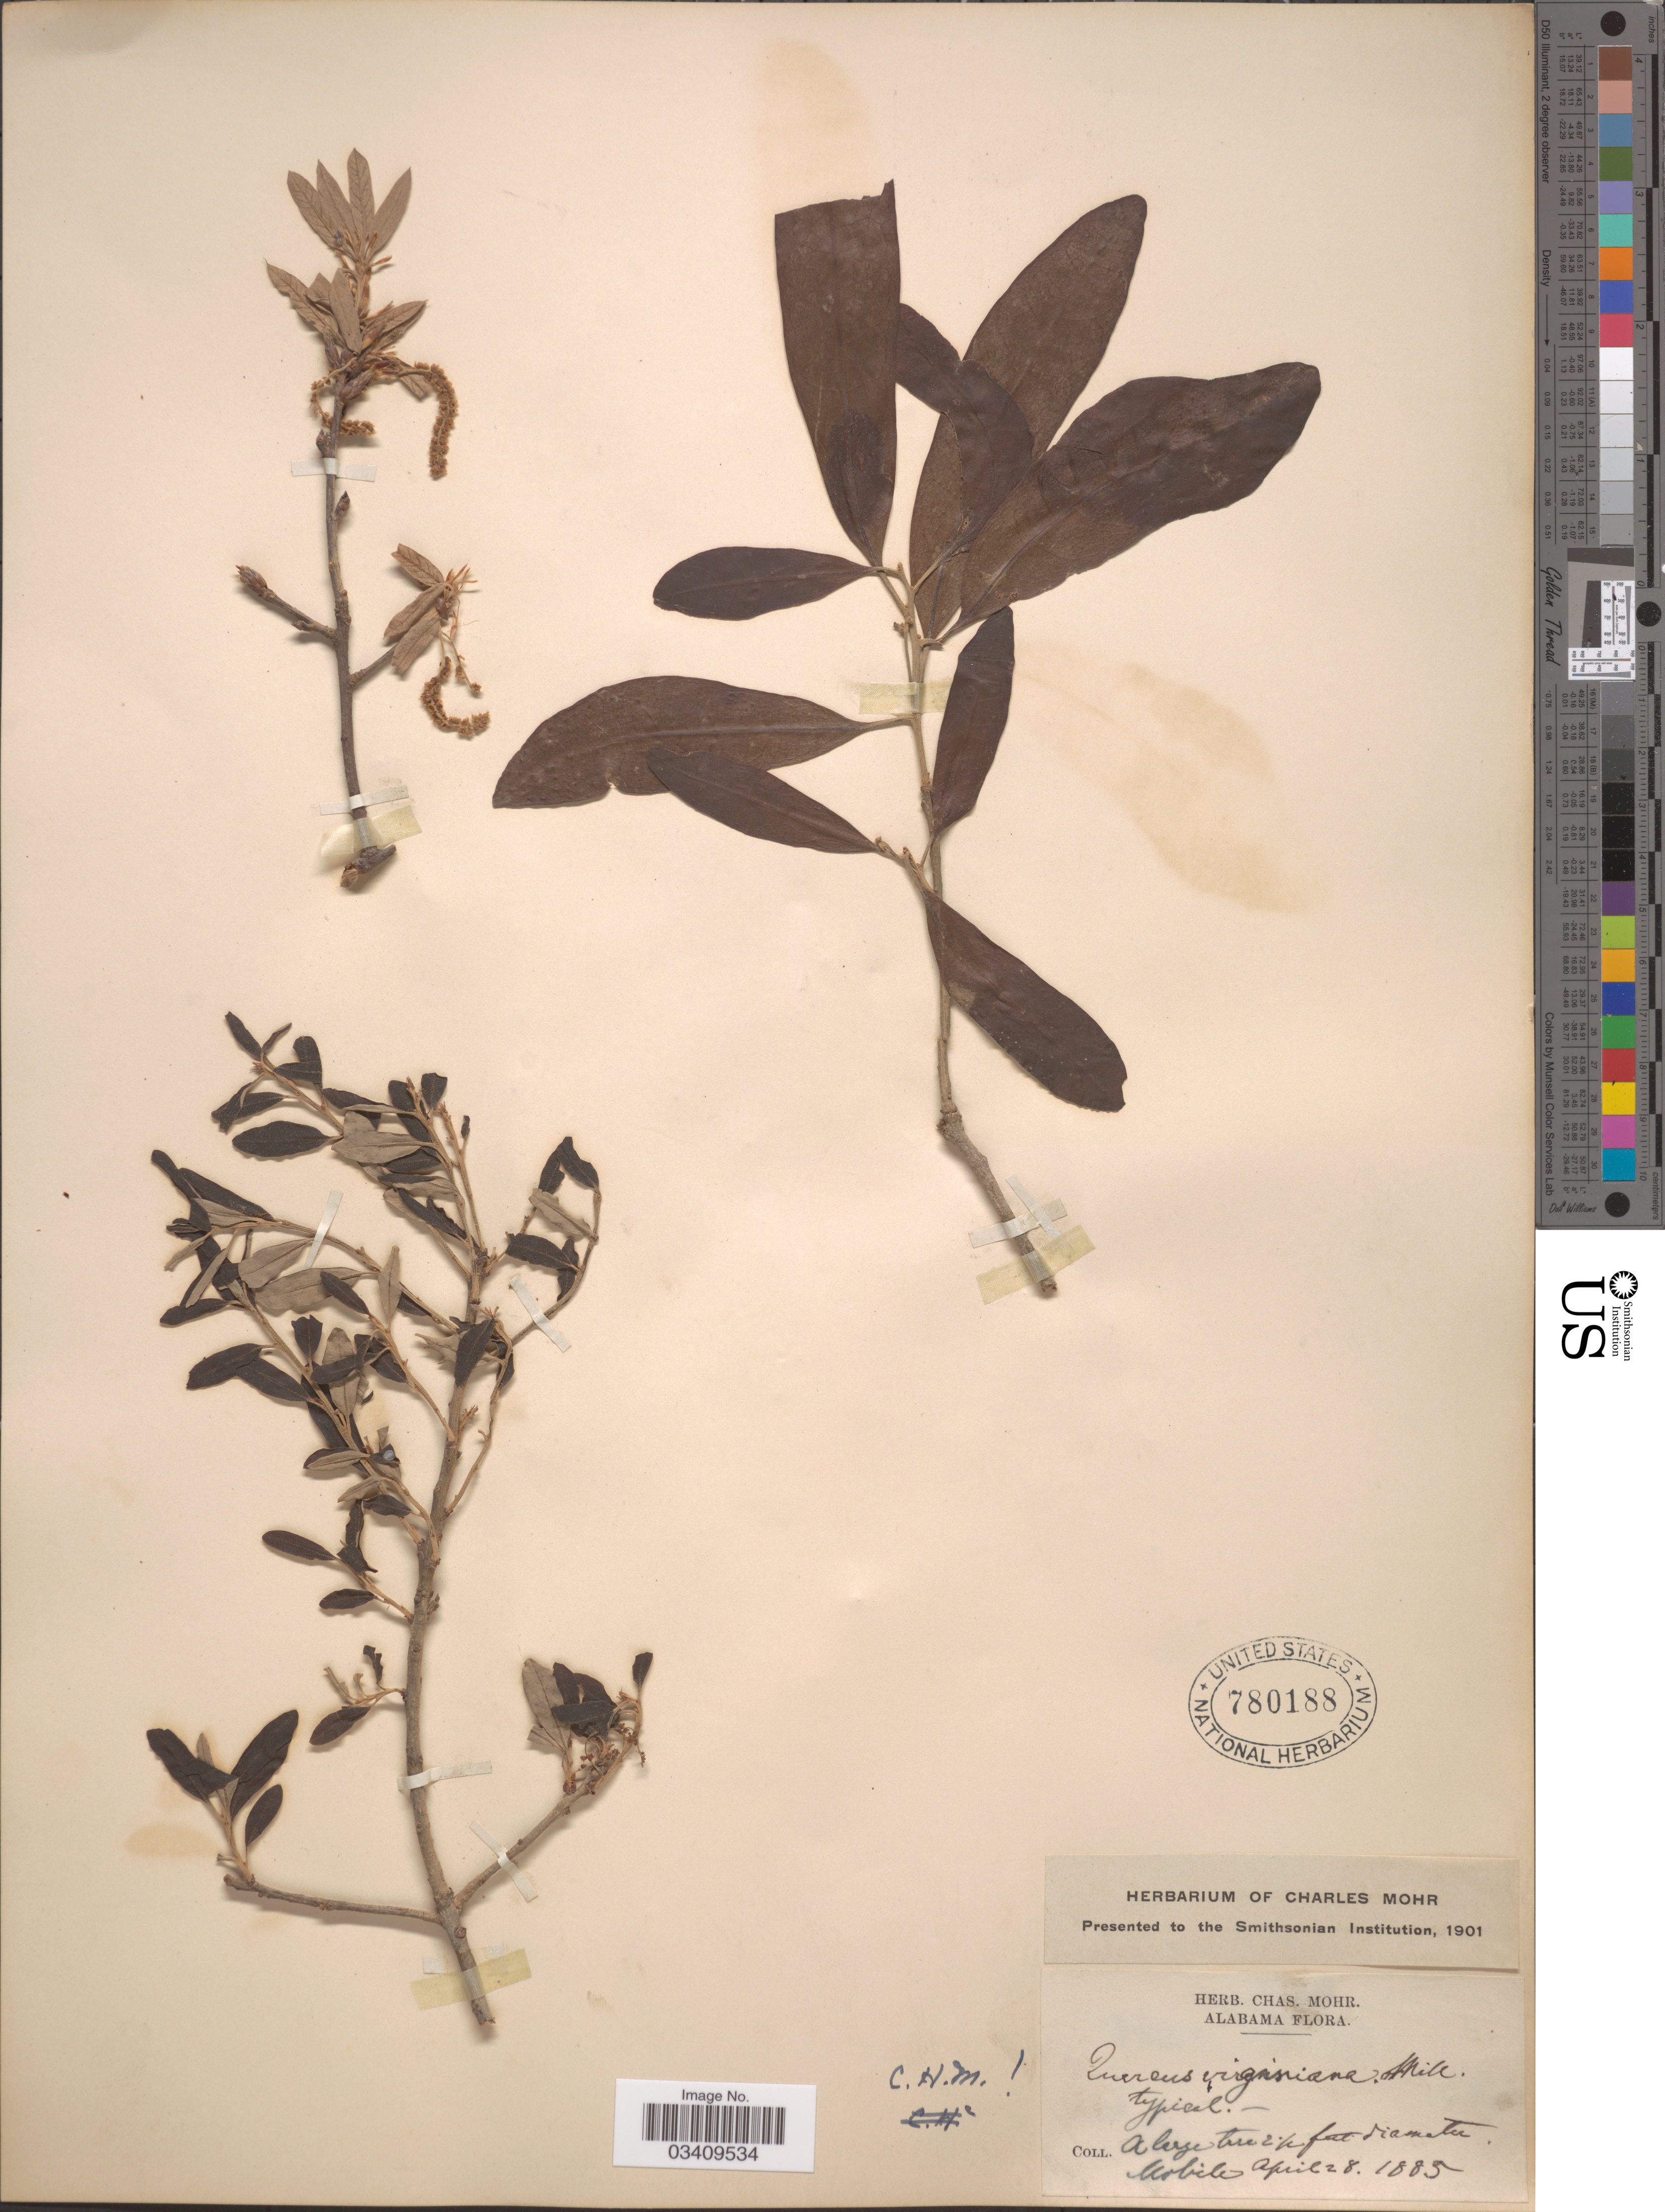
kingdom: Plantae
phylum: Tracheophyta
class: Magnoliopsida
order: Fagales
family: Fagaceae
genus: Quercus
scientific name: Quercus virginiana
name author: Mill.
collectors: ex herb. Charles Mohr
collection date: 1885-04-28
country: United States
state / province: Alabama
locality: Mobile.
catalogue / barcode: US 780188